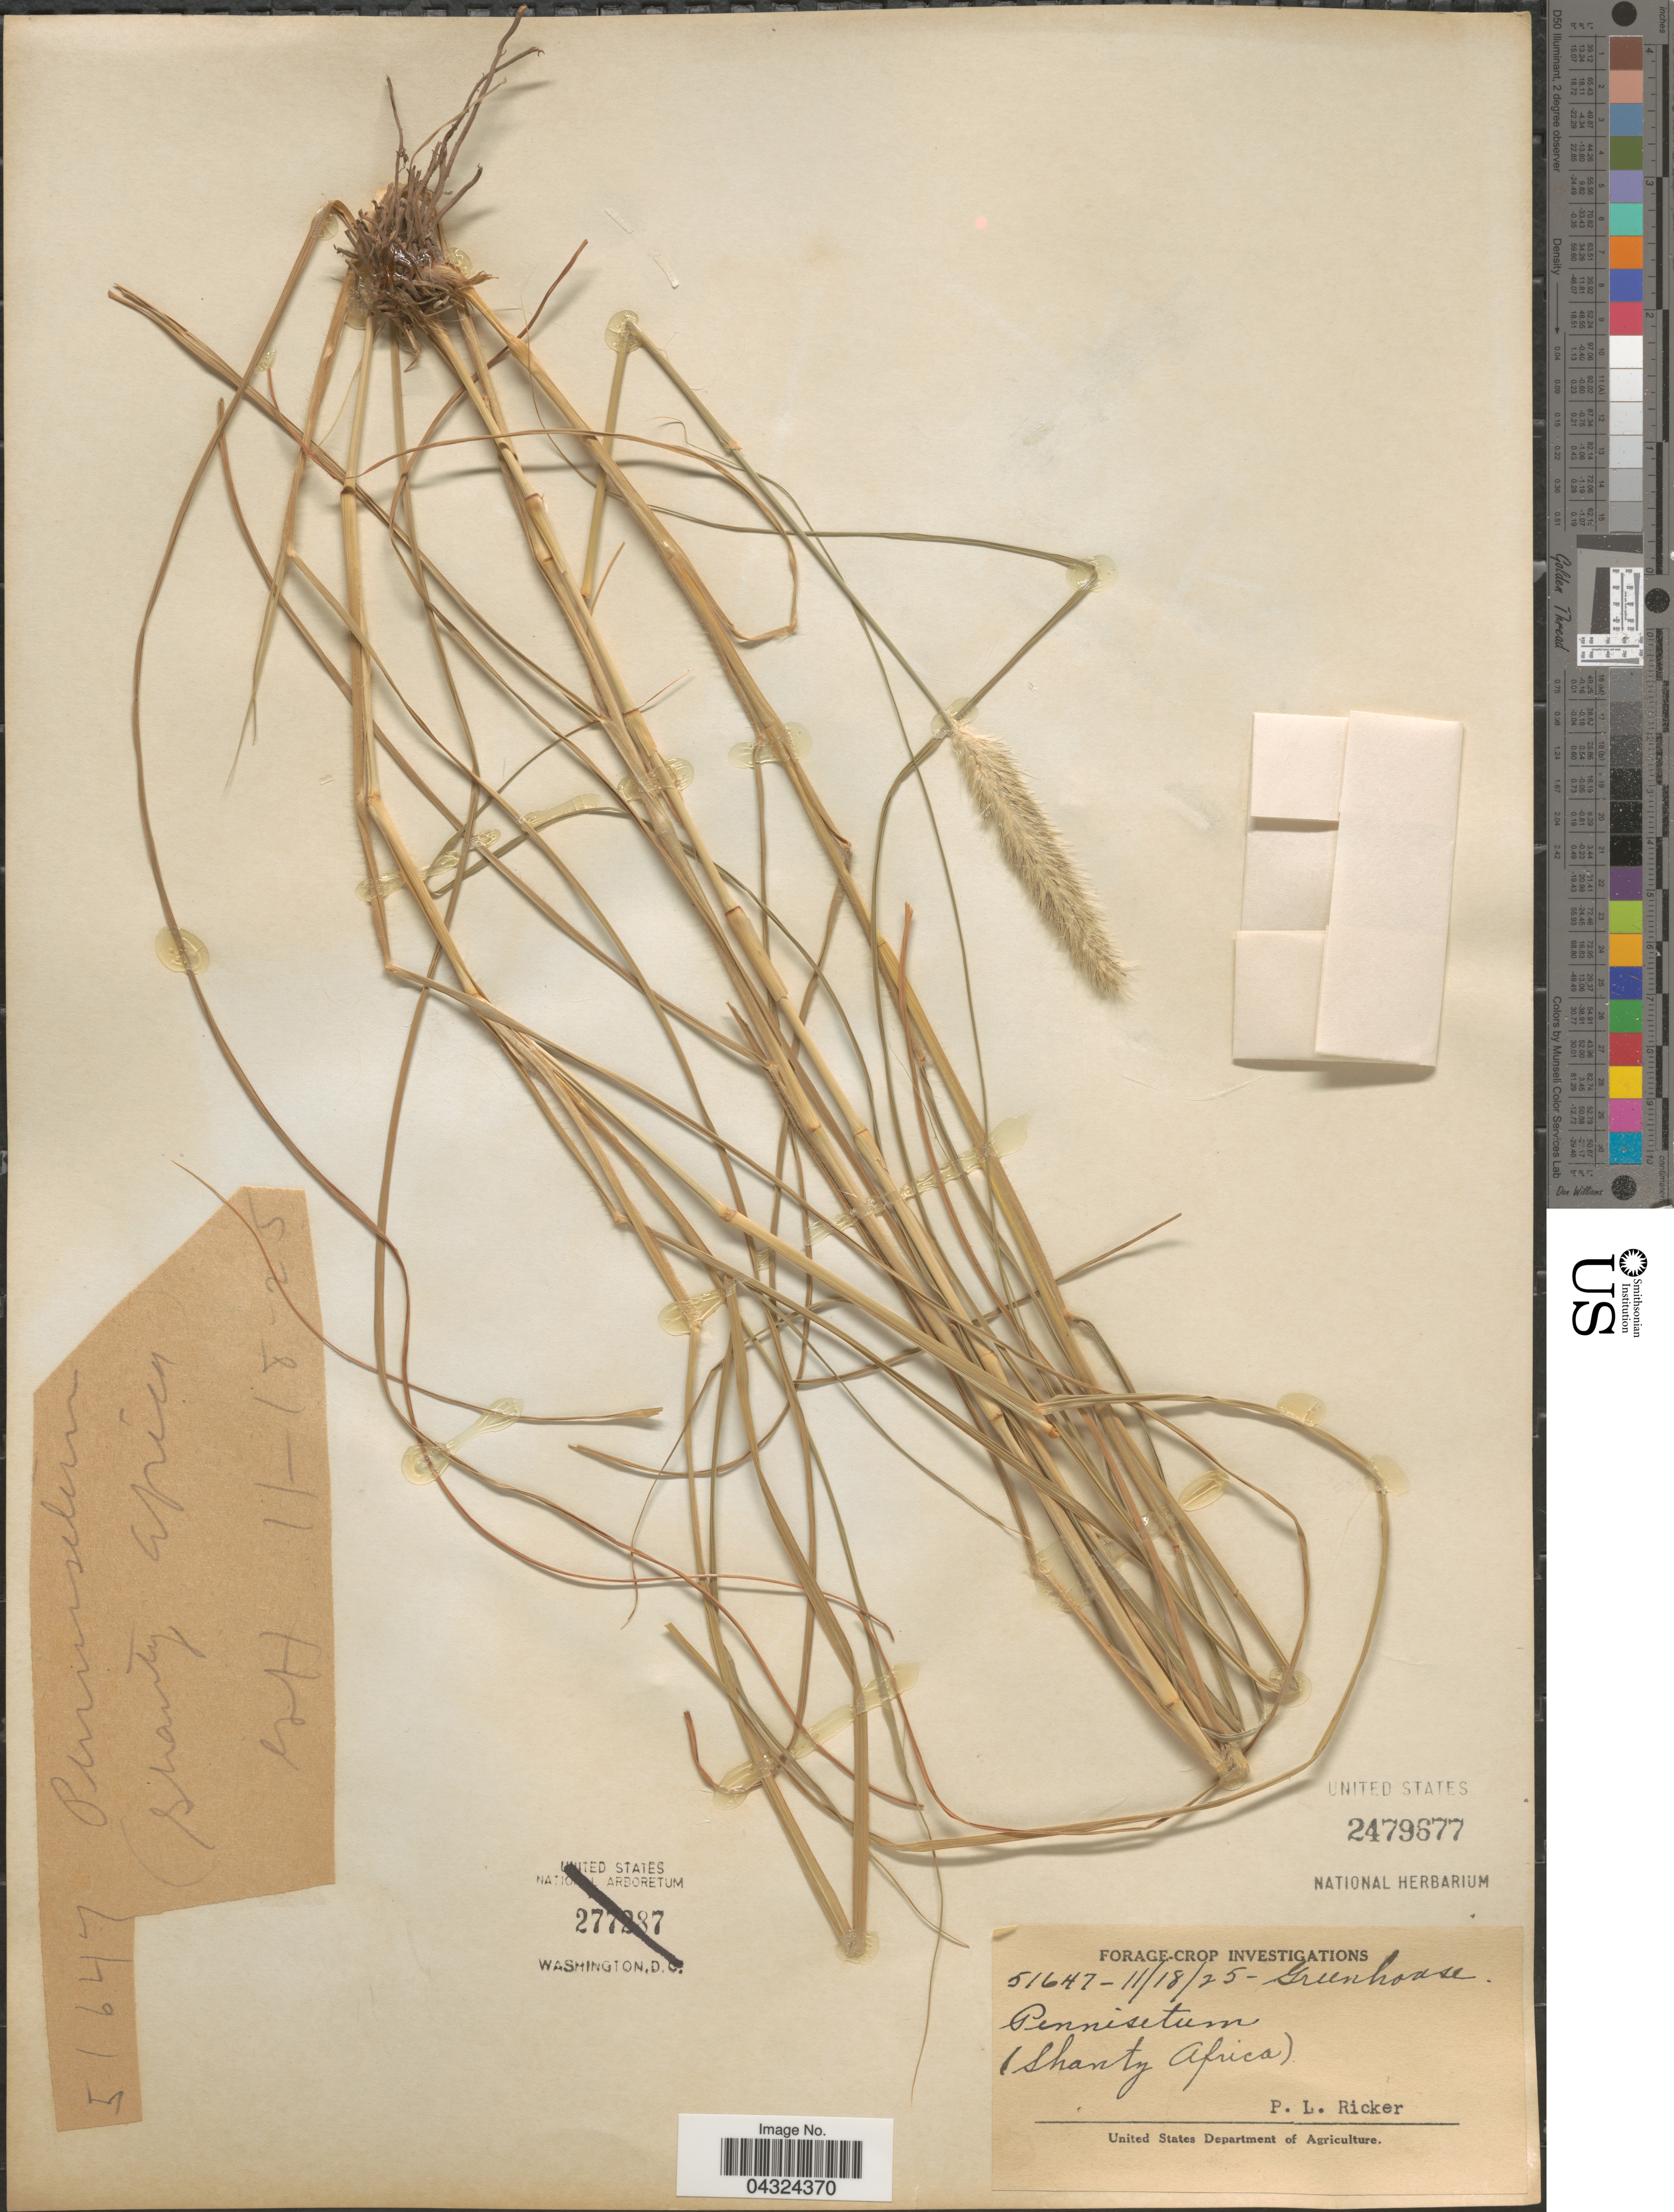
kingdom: Plantae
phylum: Tracheophyta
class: Liliopsida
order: Poales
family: Poaceae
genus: Cenchrus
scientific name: Cenchrus sp.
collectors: P. Ricker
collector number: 51647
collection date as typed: Transcribed d/m/y: 18/11/25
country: United States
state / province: District of Columbia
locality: Greenhouse.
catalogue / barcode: US 2479677